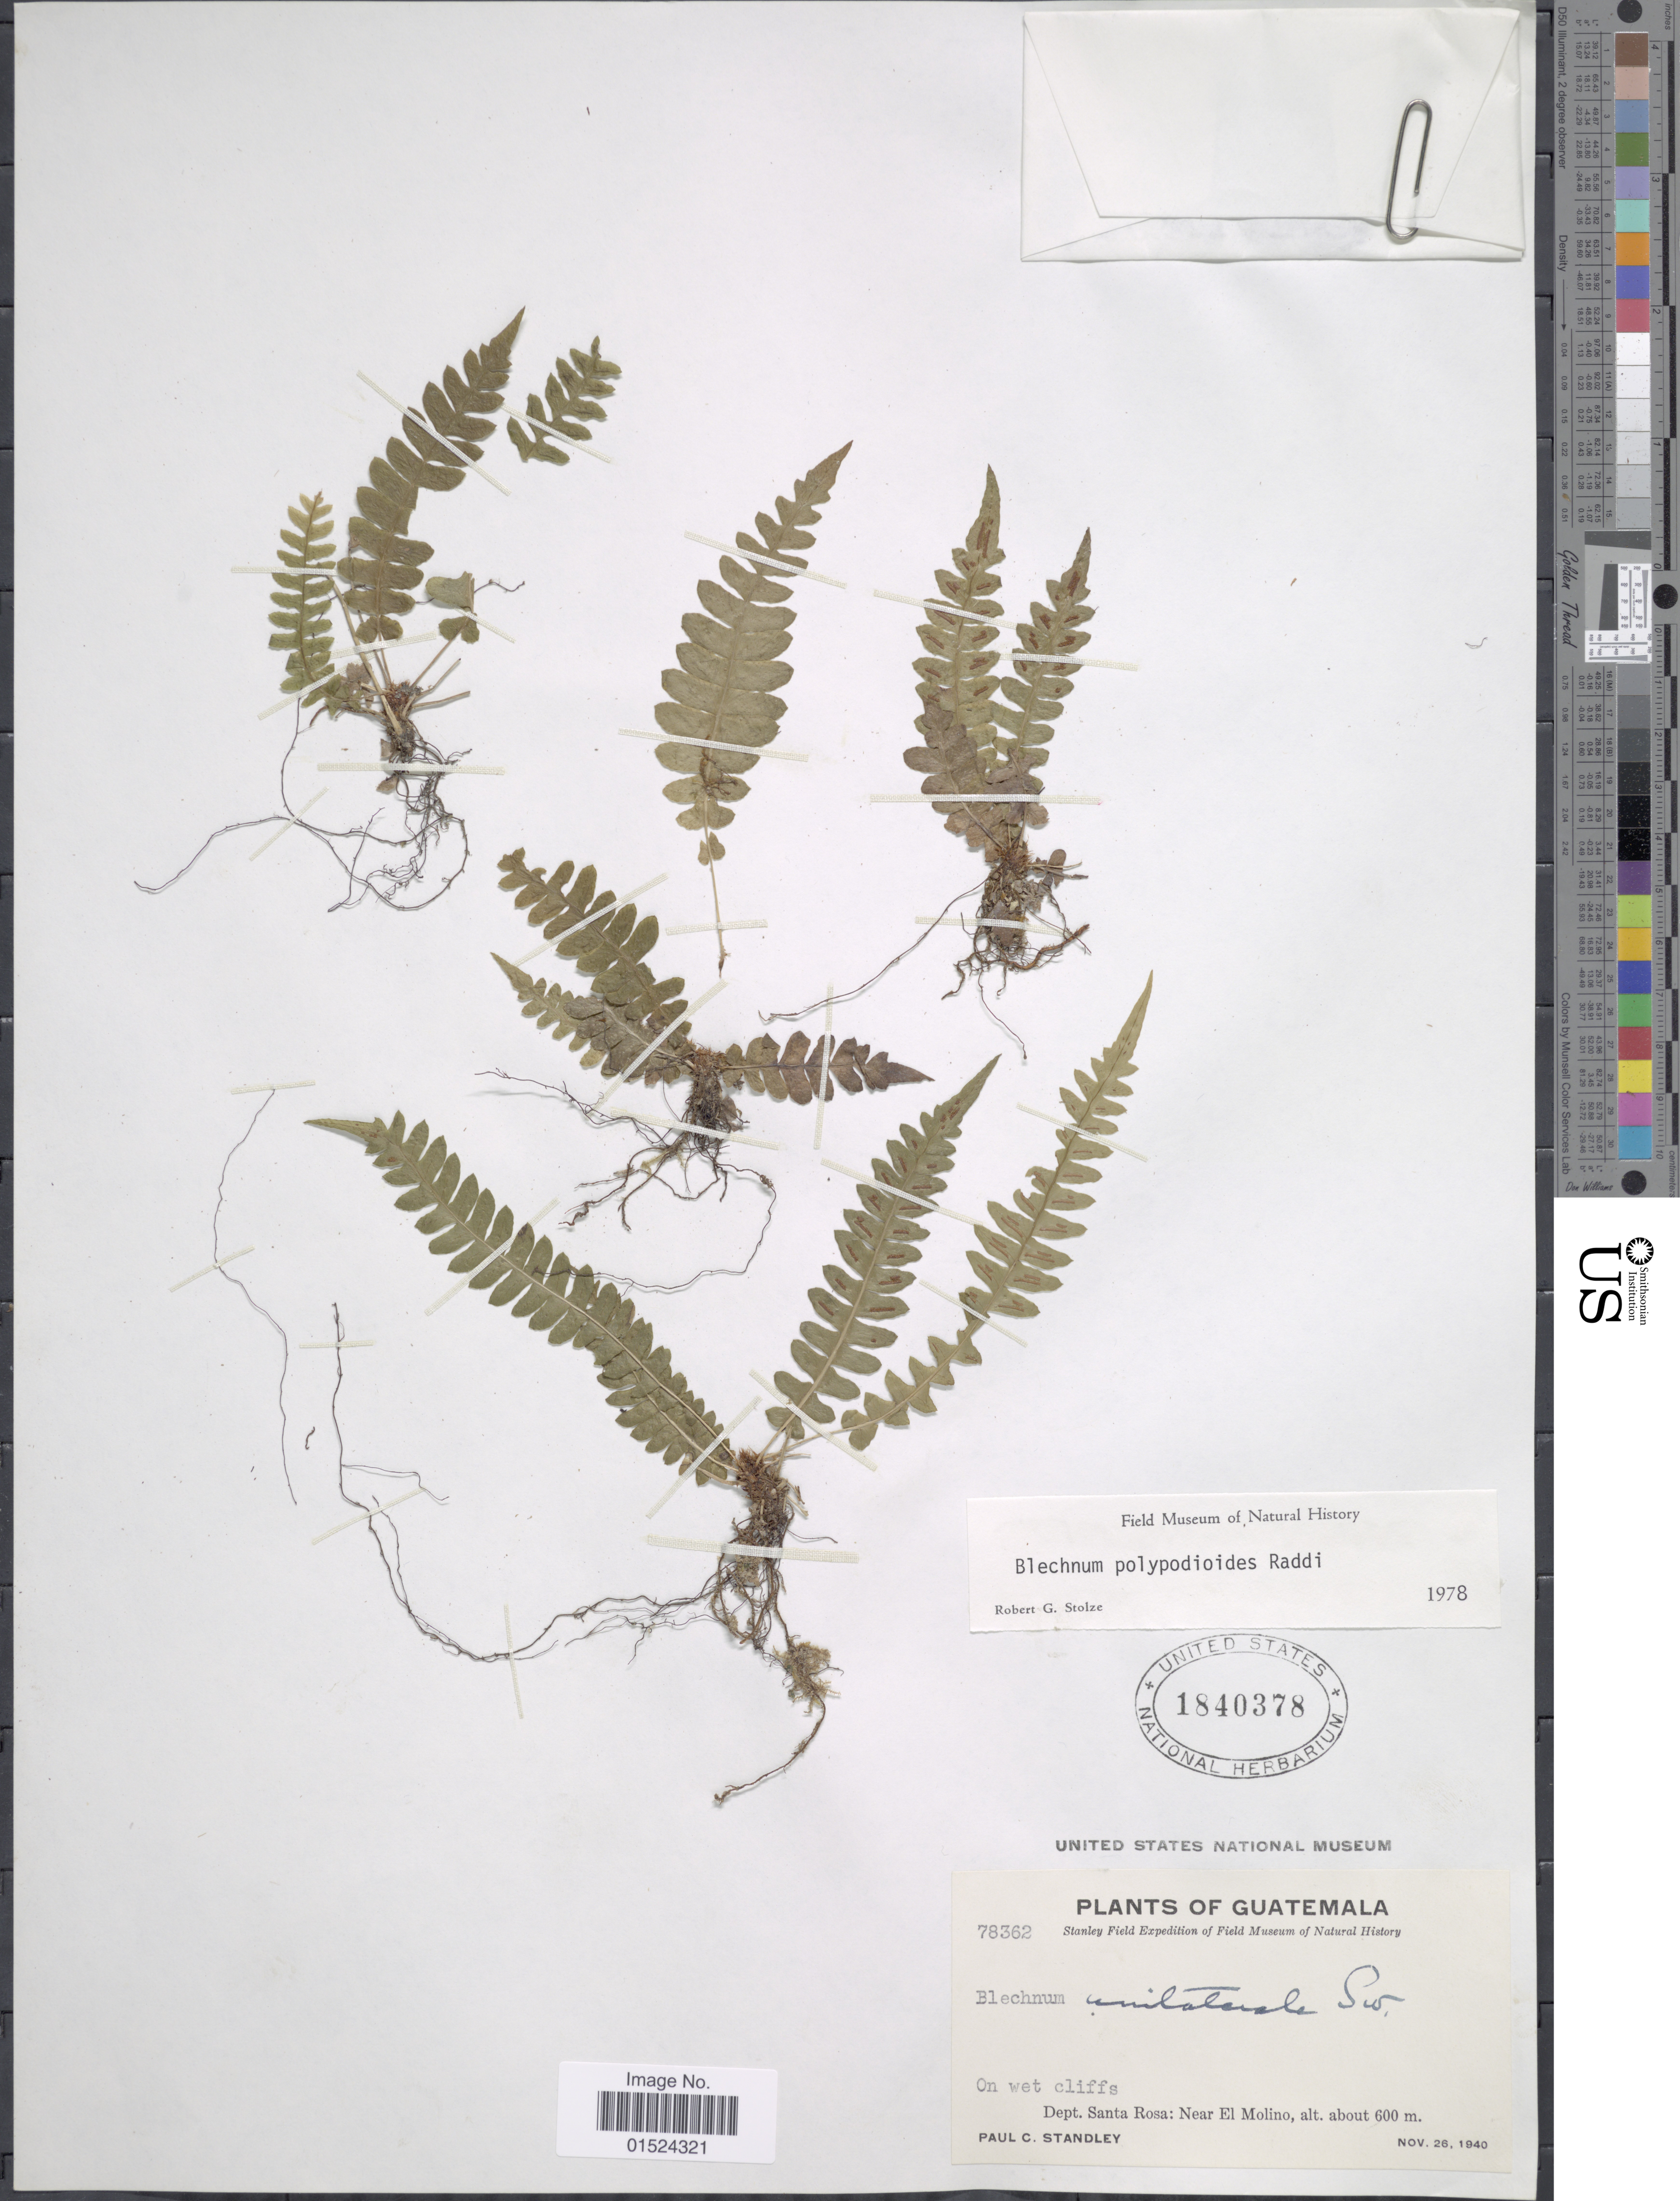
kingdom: Plantae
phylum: Tracheophyta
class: Polypodiopsida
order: Polypodiales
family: Blechnaceae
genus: Blechnum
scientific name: Blechnum polypodioides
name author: Raddi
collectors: P. C. Standley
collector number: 78362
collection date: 1940-11-26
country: Guatemala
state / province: Santa Rosa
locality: Near El Molino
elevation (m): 600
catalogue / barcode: US 1840378